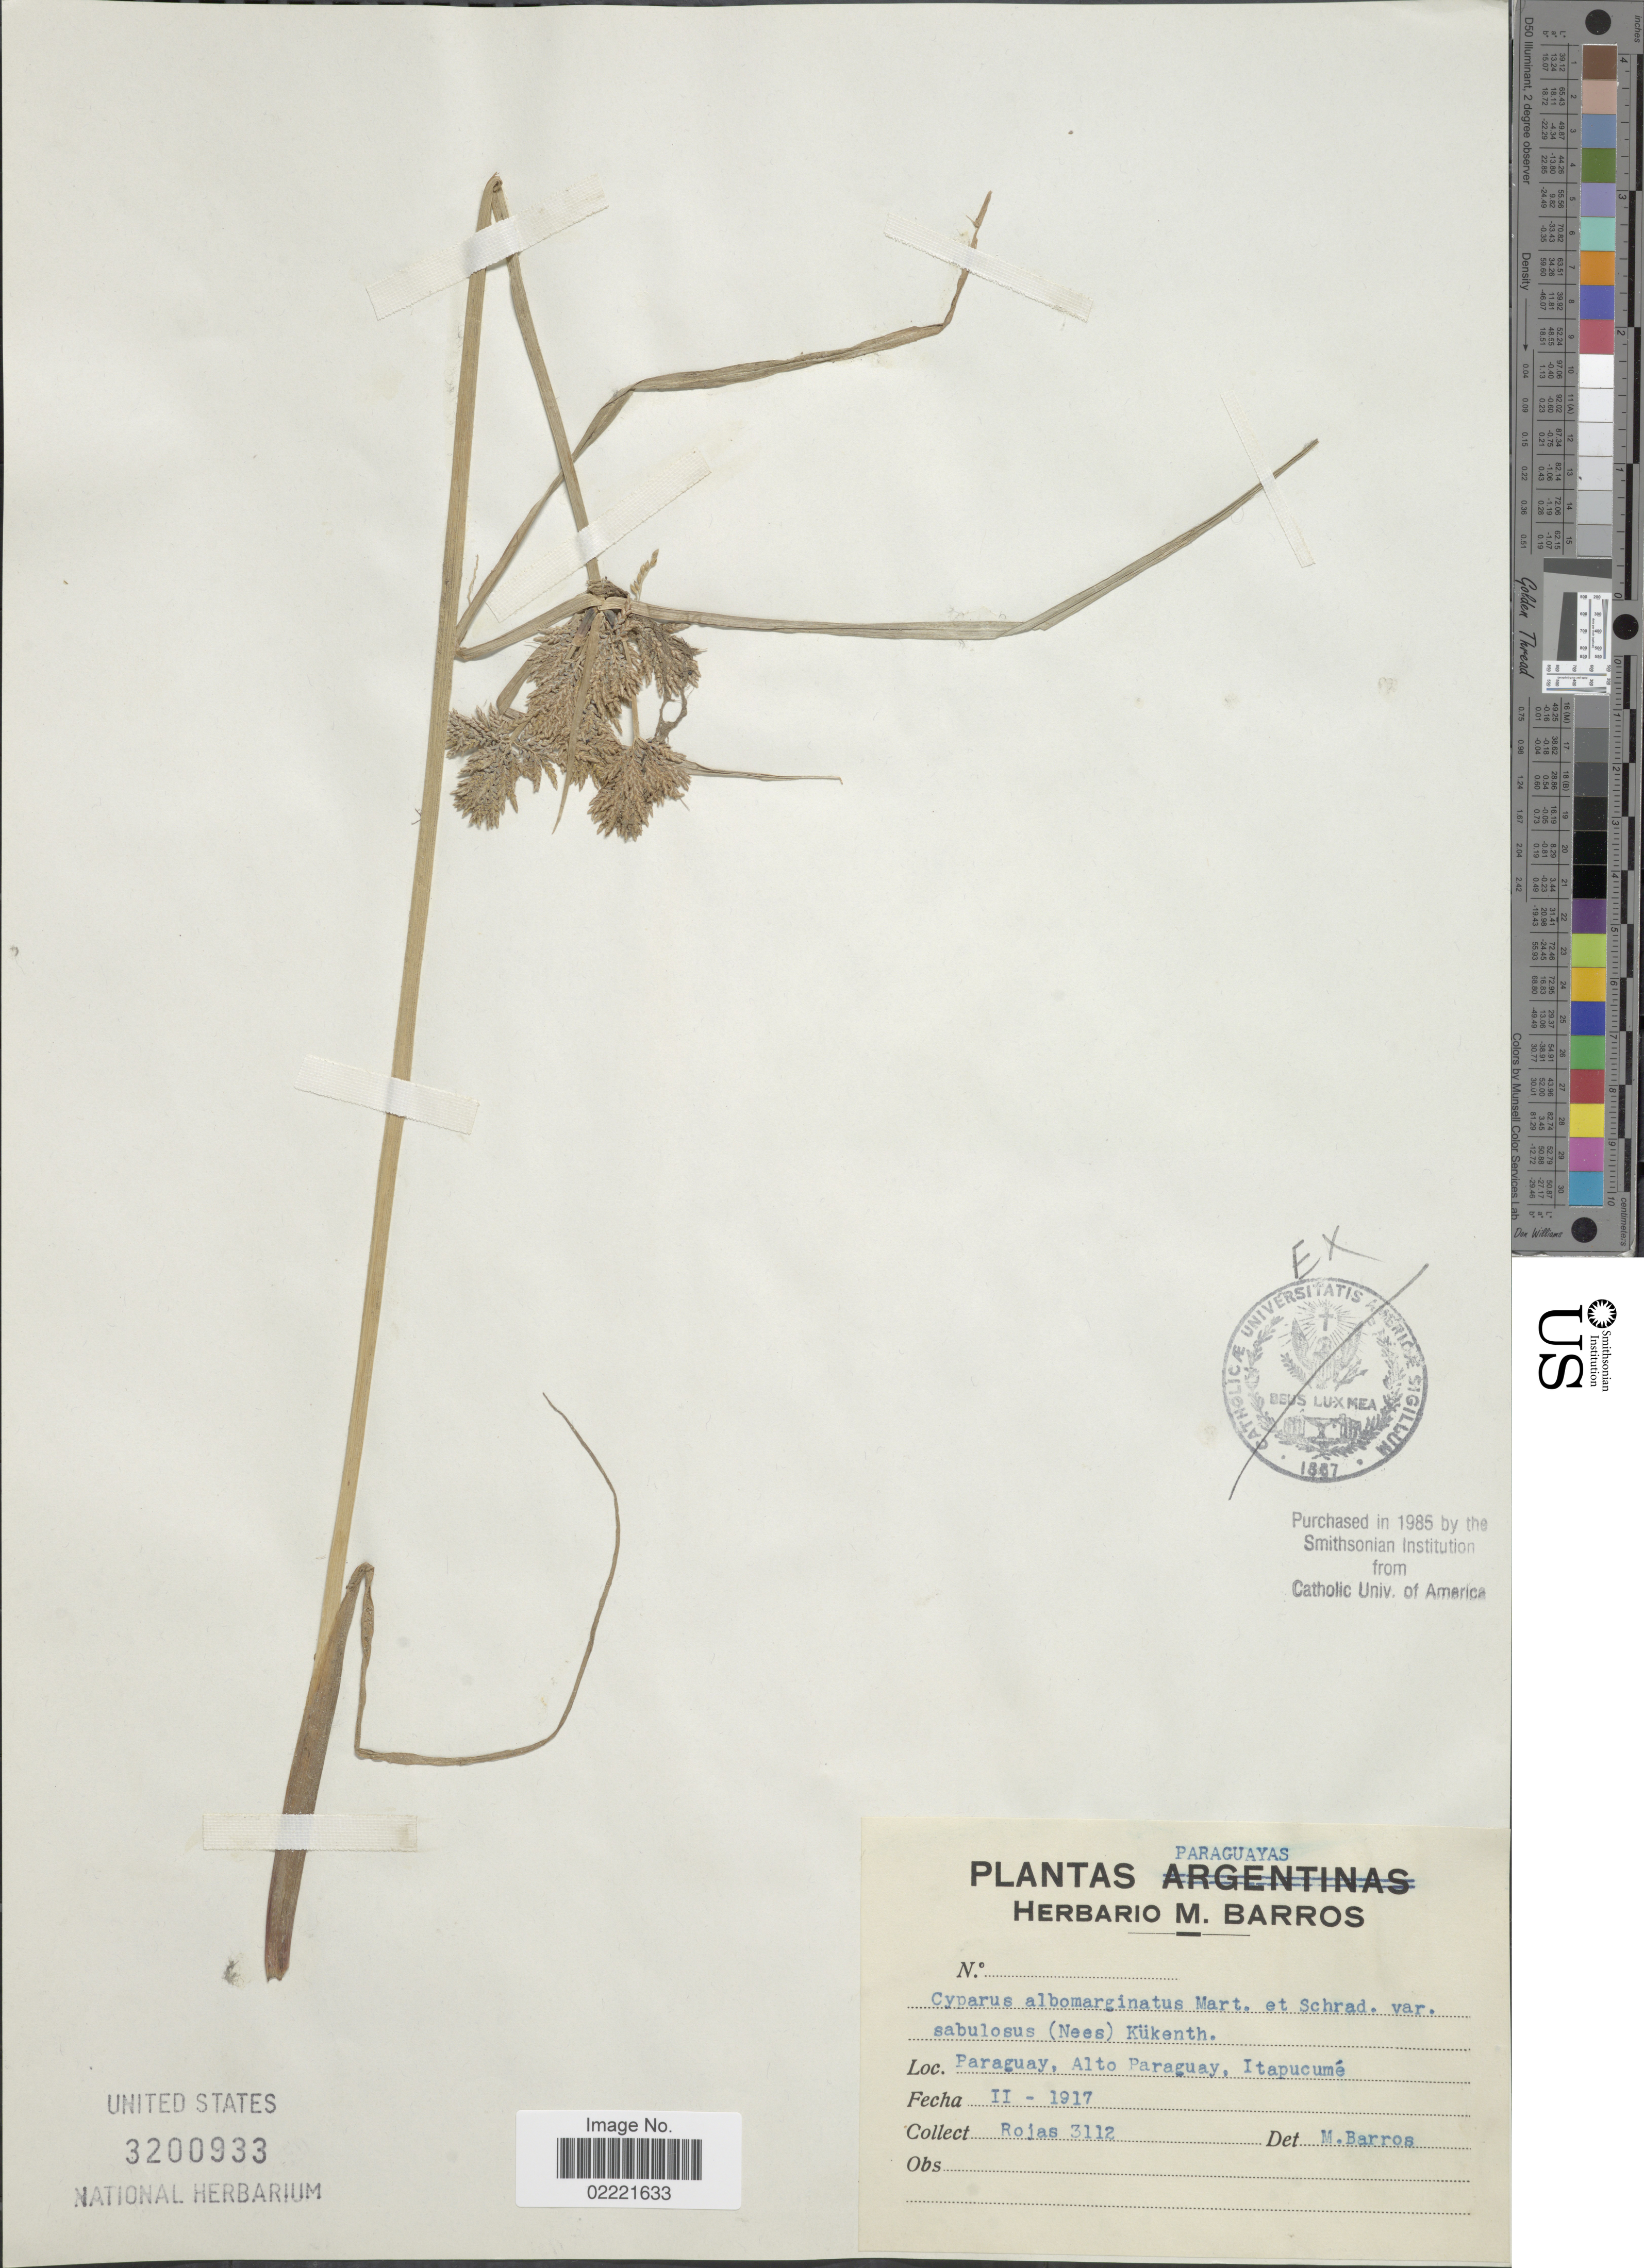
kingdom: Plantae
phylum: Tracheophyta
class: Liliopsida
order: Poales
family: Cyperaceae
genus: Cyperus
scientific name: Cyperus flavicomus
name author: Michx.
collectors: Rojas, --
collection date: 1917-02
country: Paraguay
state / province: Alto Paraguay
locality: Alto Paraguay, Itapucume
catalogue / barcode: US 3200933